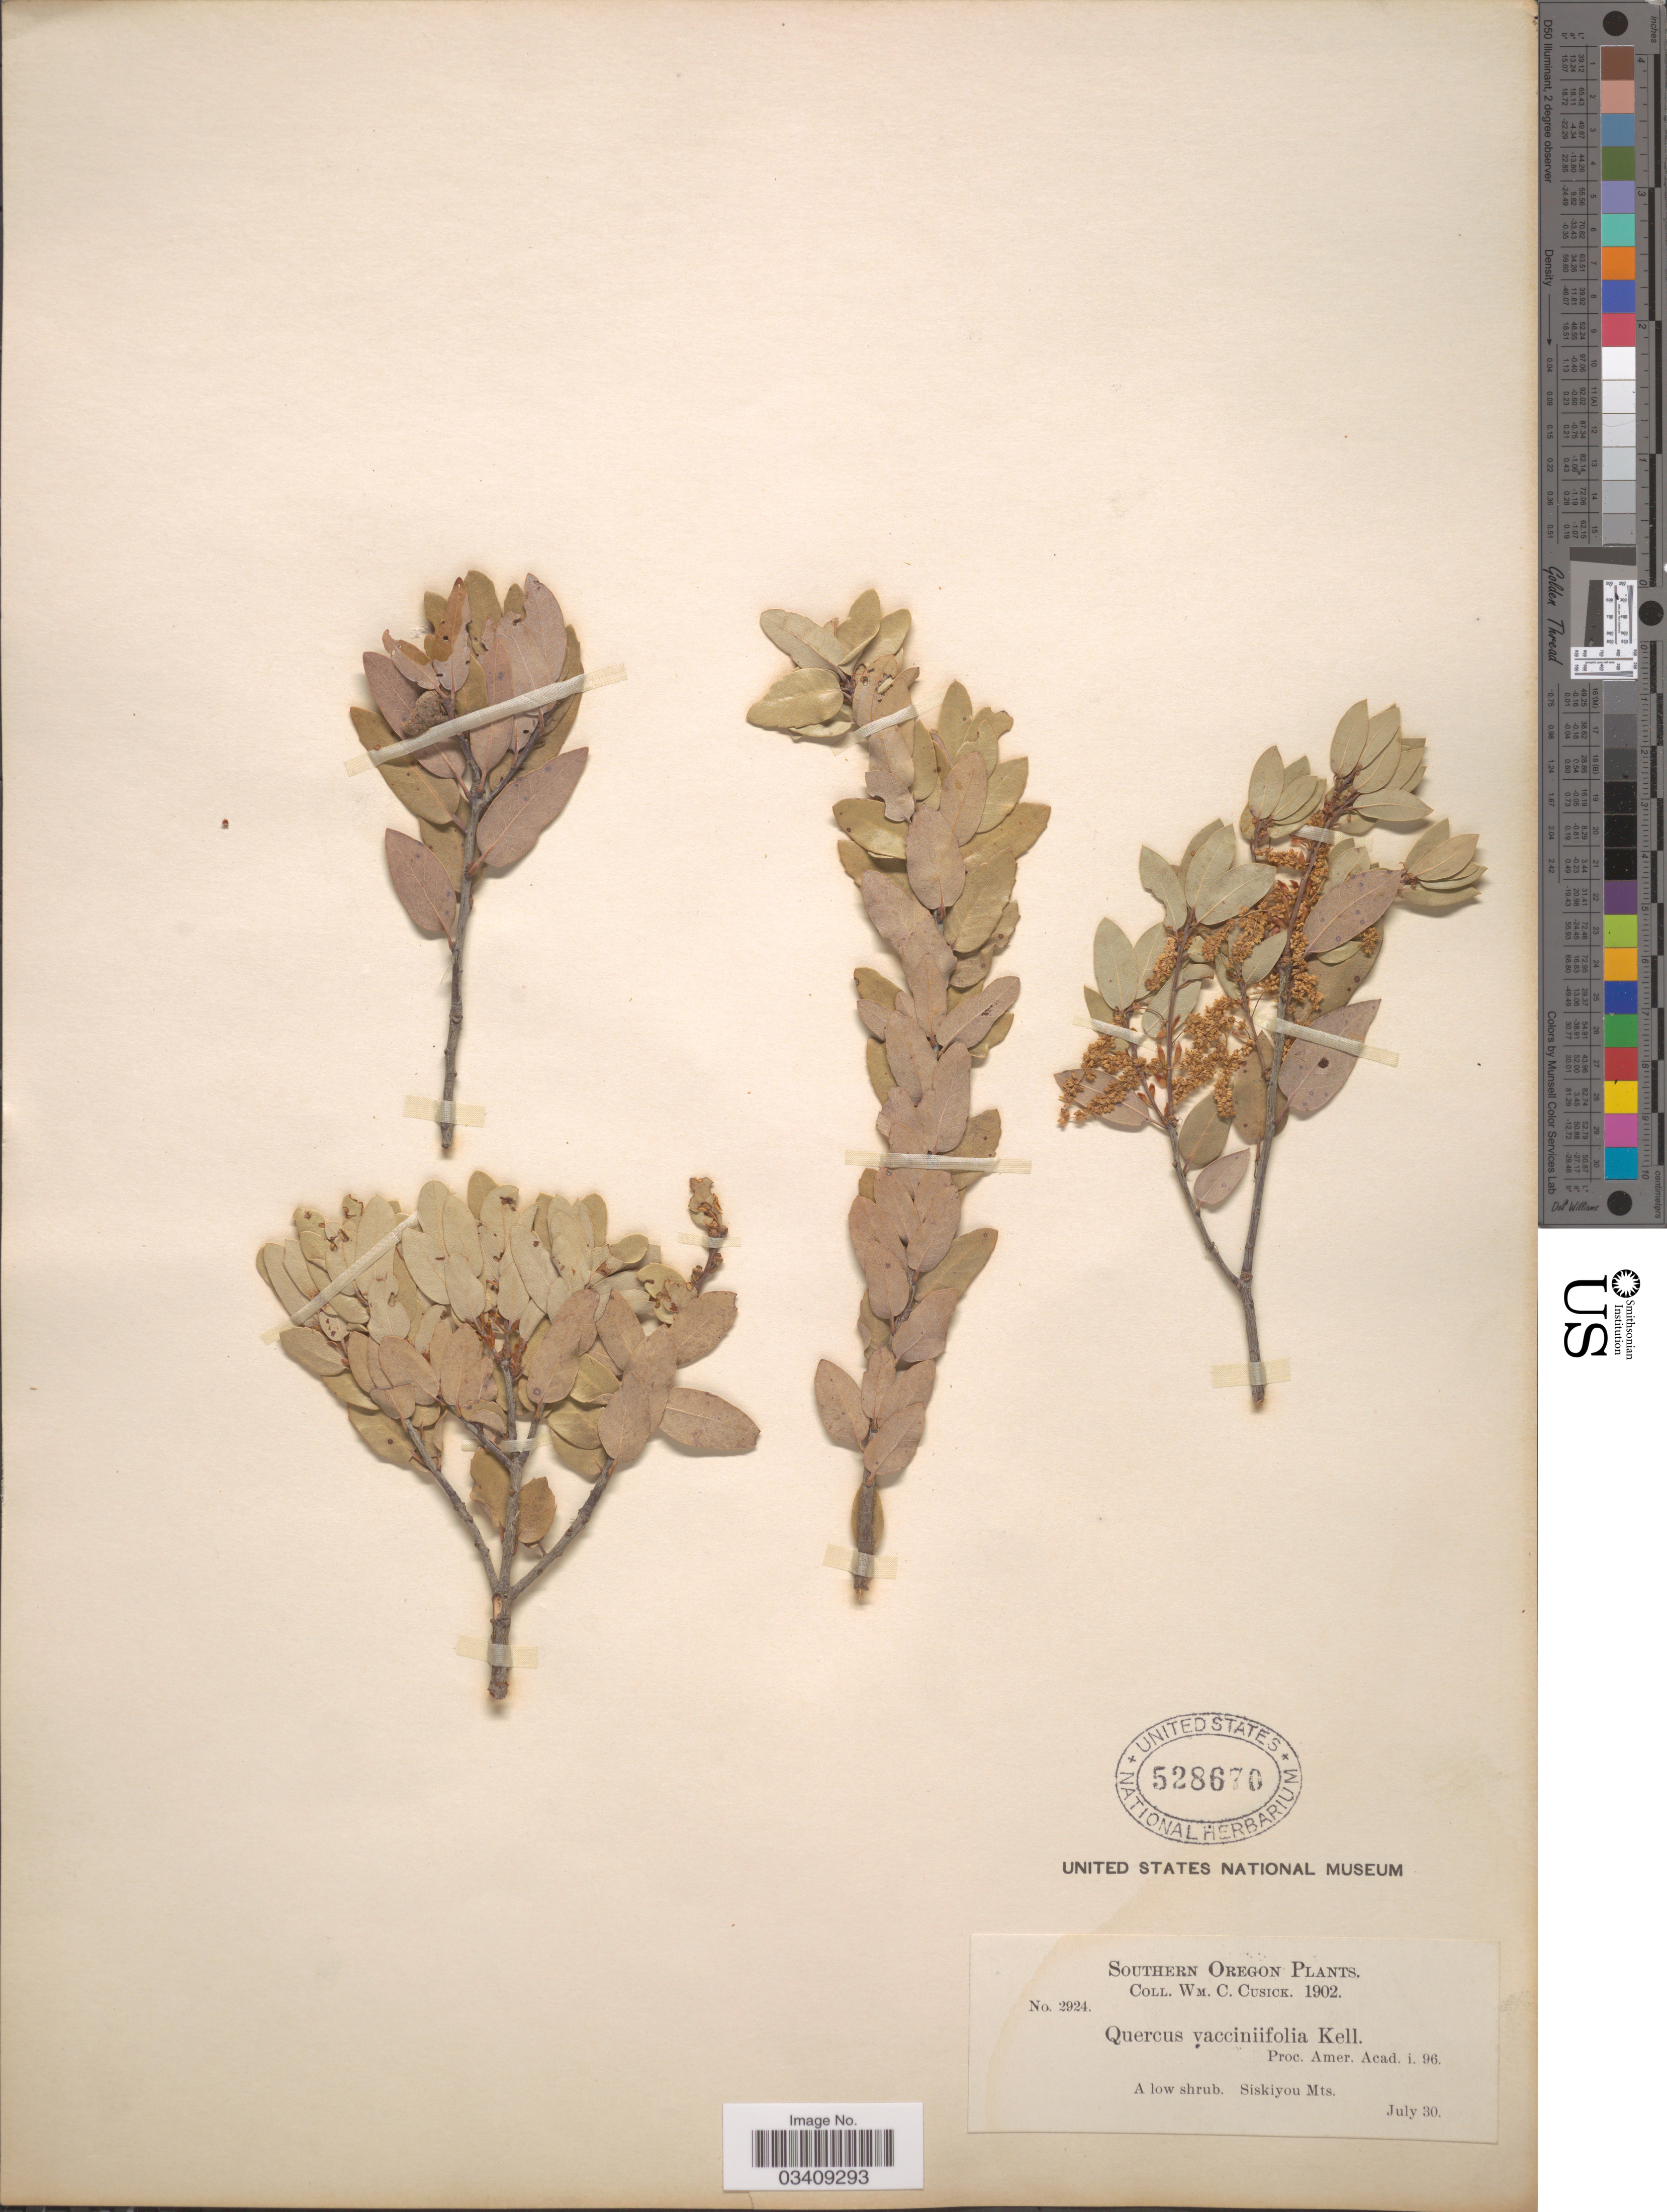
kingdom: Plantae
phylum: Tracheophyta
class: Magnoliopsida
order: Fagales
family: Fagaceae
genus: Quercus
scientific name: Quercus sp.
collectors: W. C. Cusick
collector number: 2924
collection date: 1902-07-30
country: United States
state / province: Oregon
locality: Southern Oregon. Siskiyou Mts.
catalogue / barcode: US 528670